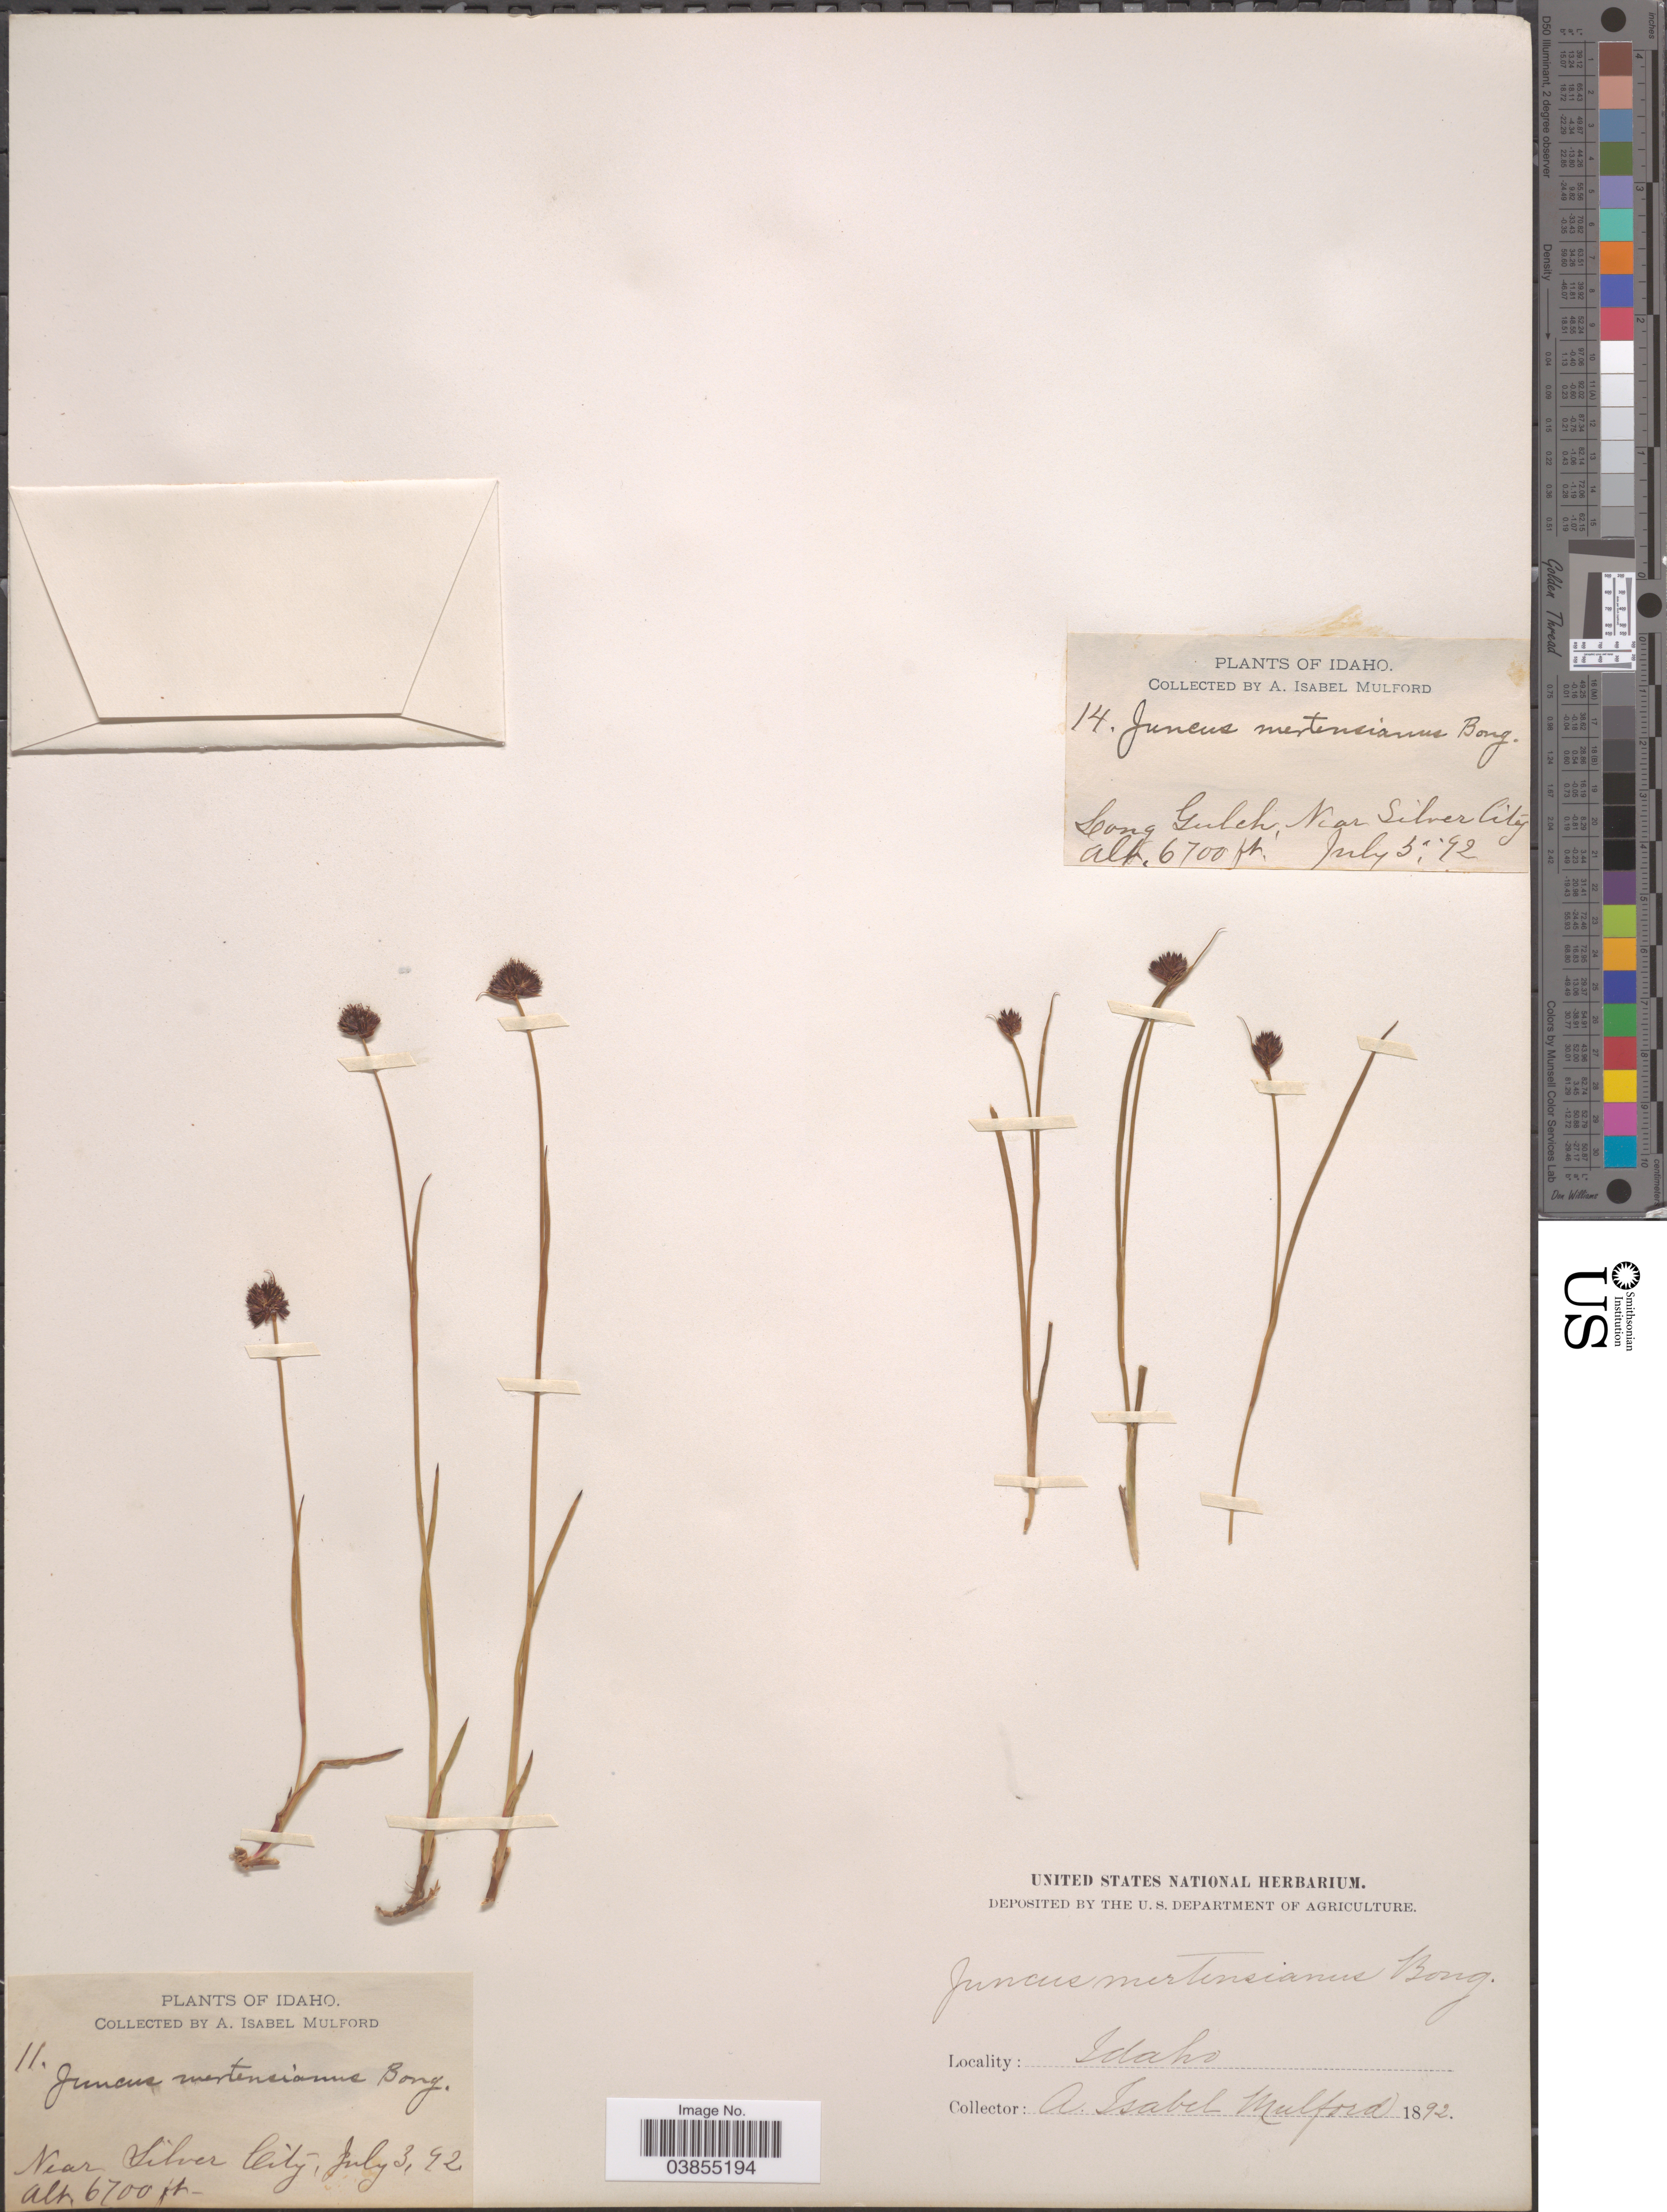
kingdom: Plantae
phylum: Tracheophyta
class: Liliopsida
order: Poales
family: Juncaceae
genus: Juncus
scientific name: Juncus mertensianus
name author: Bong.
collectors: A. Mulford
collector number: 14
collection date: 1892-07-05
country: United States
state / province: Idaho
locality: Long Gulch, Near Silver City.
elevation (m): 2042